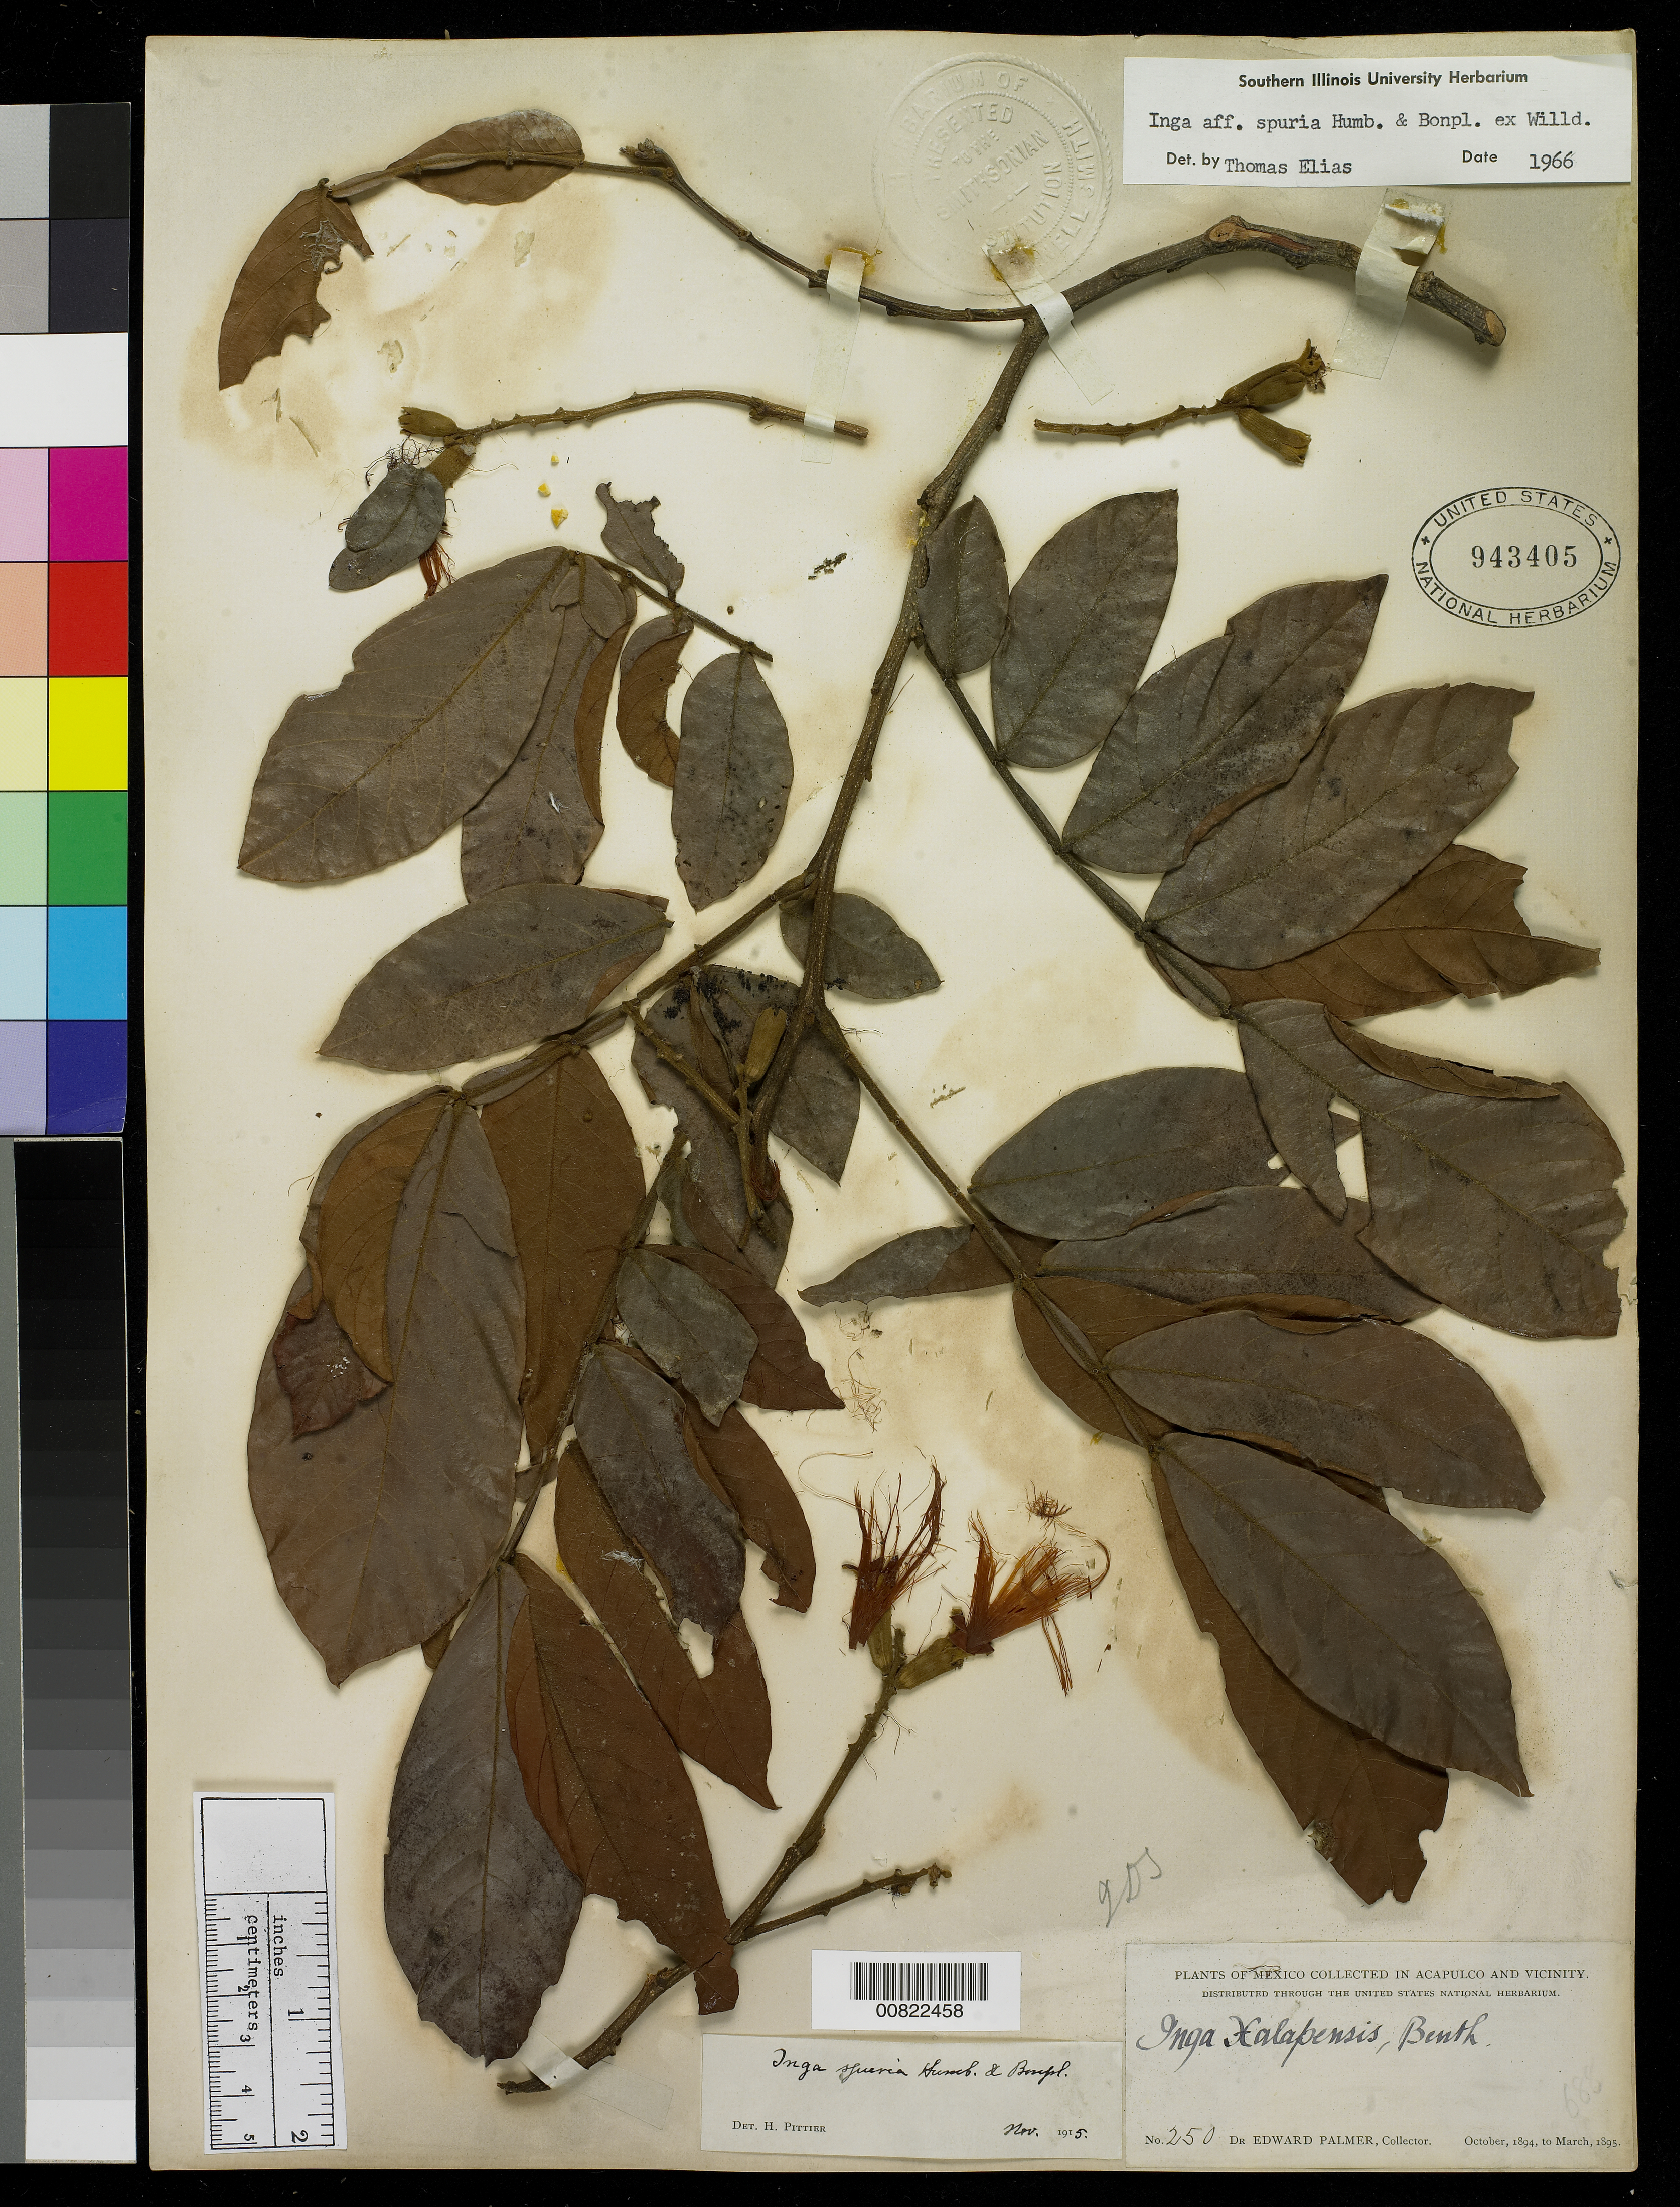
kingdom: Plantae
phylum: Tracheophyta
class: Magnoliopsida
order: Fabales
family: Fabaceae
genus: Inga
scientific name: Inga vera subsp. eriocarpa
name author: (Benth.) J. León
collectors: E. Palmer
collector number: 250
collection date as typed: Oct 1894 to -- Mar 1895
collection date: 1894-10/1895-03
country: Mexico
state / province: Guerrero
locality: Acapulco, Guerrero and vicinity.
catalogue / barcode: US 943405